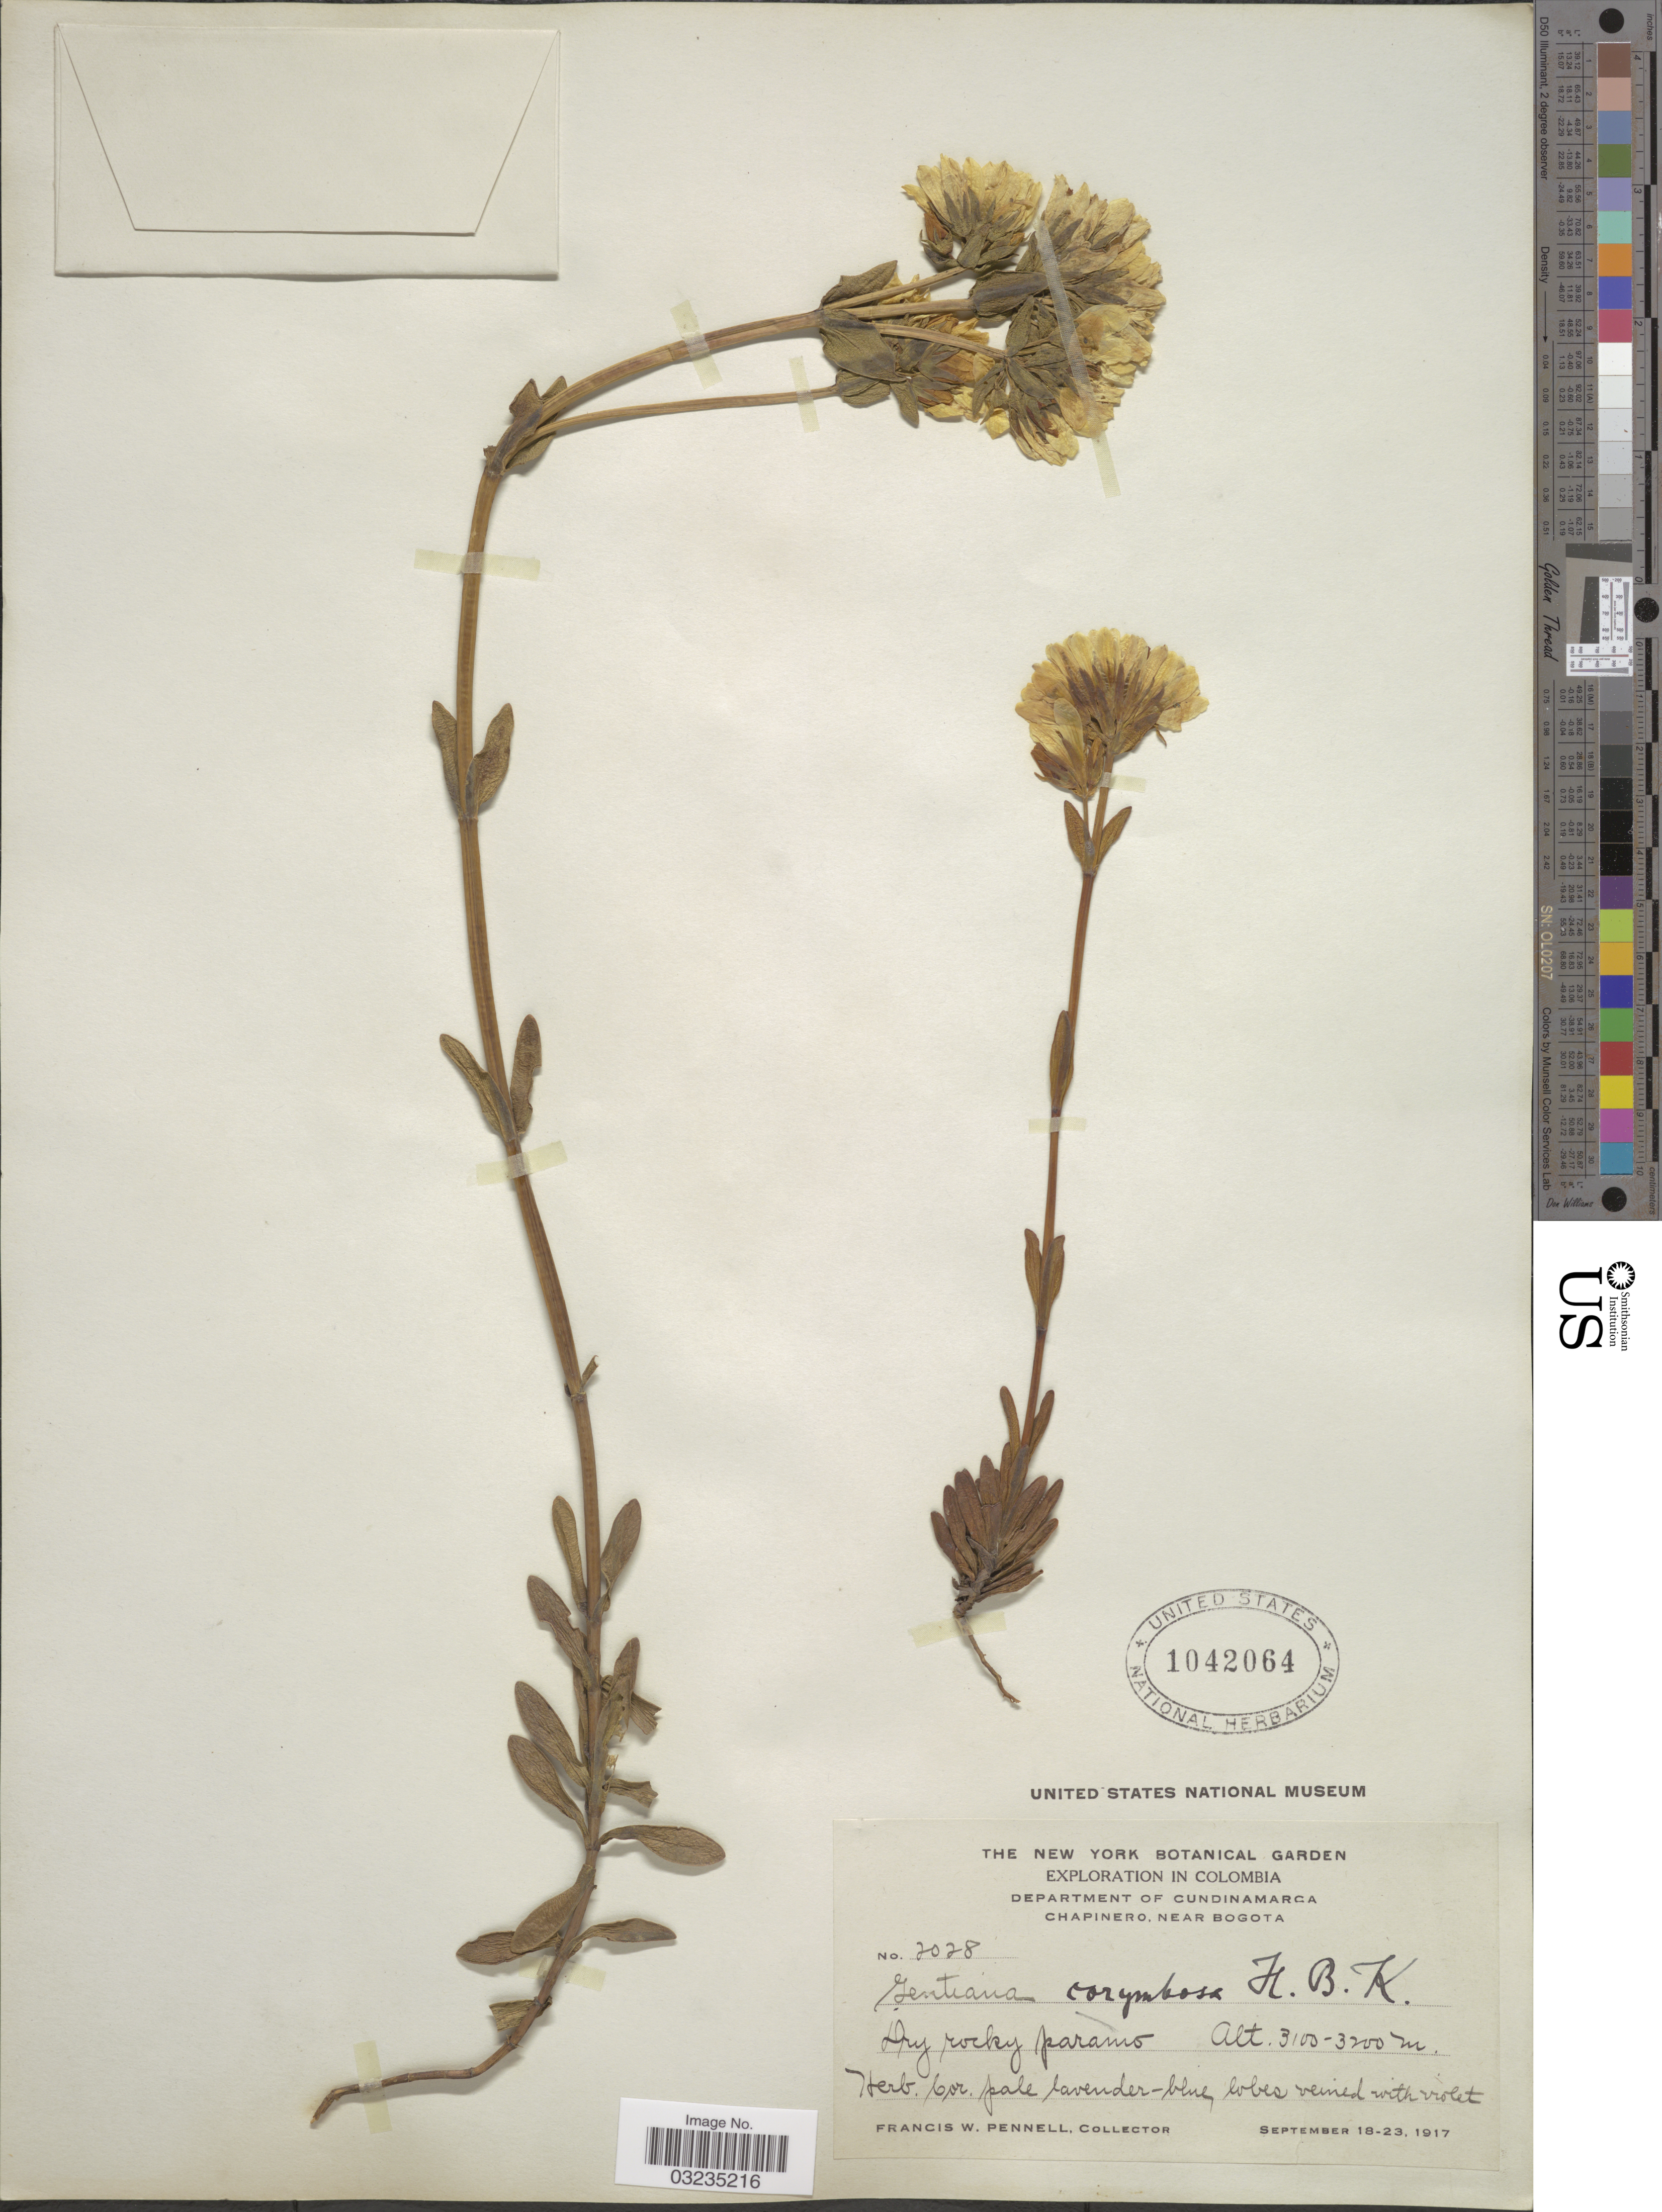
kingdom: Plantae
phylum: Tracheophyta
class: Magnoliopsida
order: Gentianales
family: Gentianaceae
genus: Gentiana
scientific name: Gentiana corymbosa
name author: Humb. et al.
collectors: F. W. Pennell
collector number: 2028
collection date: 1917-09-18/1917-09-23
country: Colombia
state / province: Cundinamarca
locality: Department of Cundinamarca. Chapinero, near Bogota.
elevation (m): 3100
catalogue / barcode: US 1042064